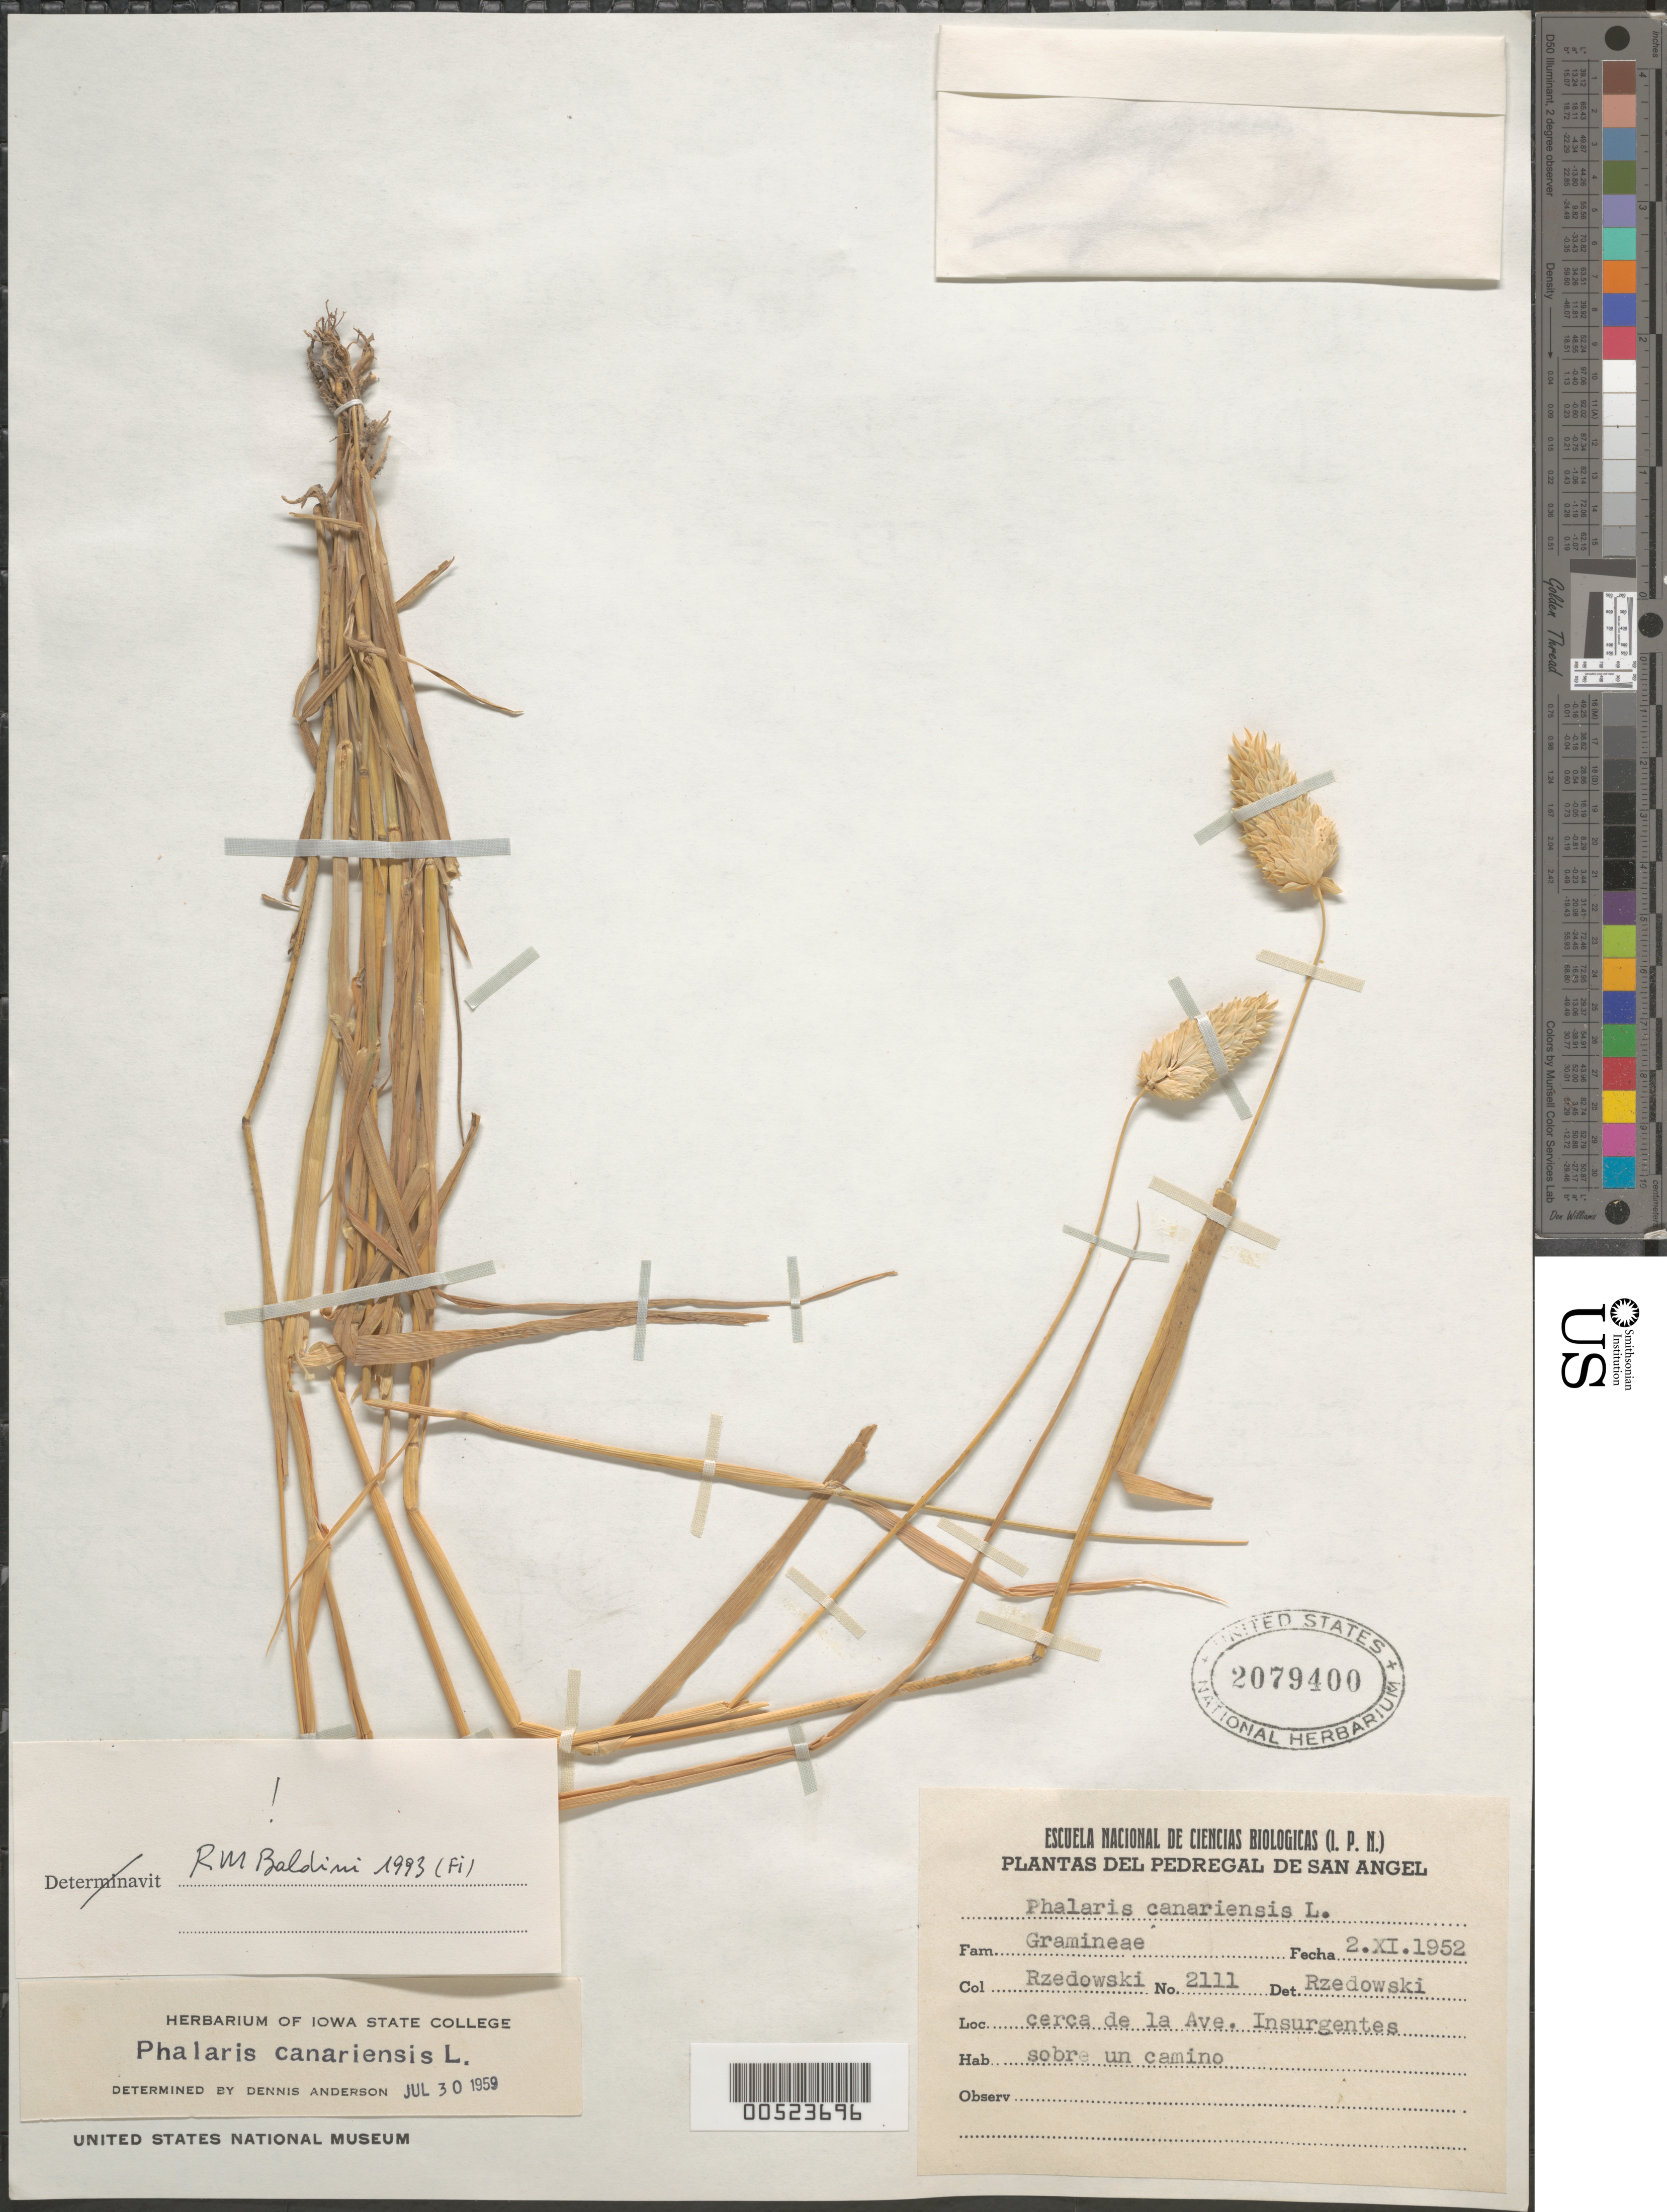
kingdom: Plantae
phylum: Tracheophyta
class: Liliopsida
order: Poales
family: Poaceae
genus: Phalaris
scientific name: Phalaris canariensis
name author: L.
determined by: Baldini, R. M.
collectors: J. Rzedowski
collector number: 2111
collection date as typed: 2 Nov 1952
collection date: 1952-11-02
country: Mexico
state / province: Distrito Federal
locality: Pedregal de San Angel, cerca de la Avenida Insurgentes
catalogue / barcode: US 2079400